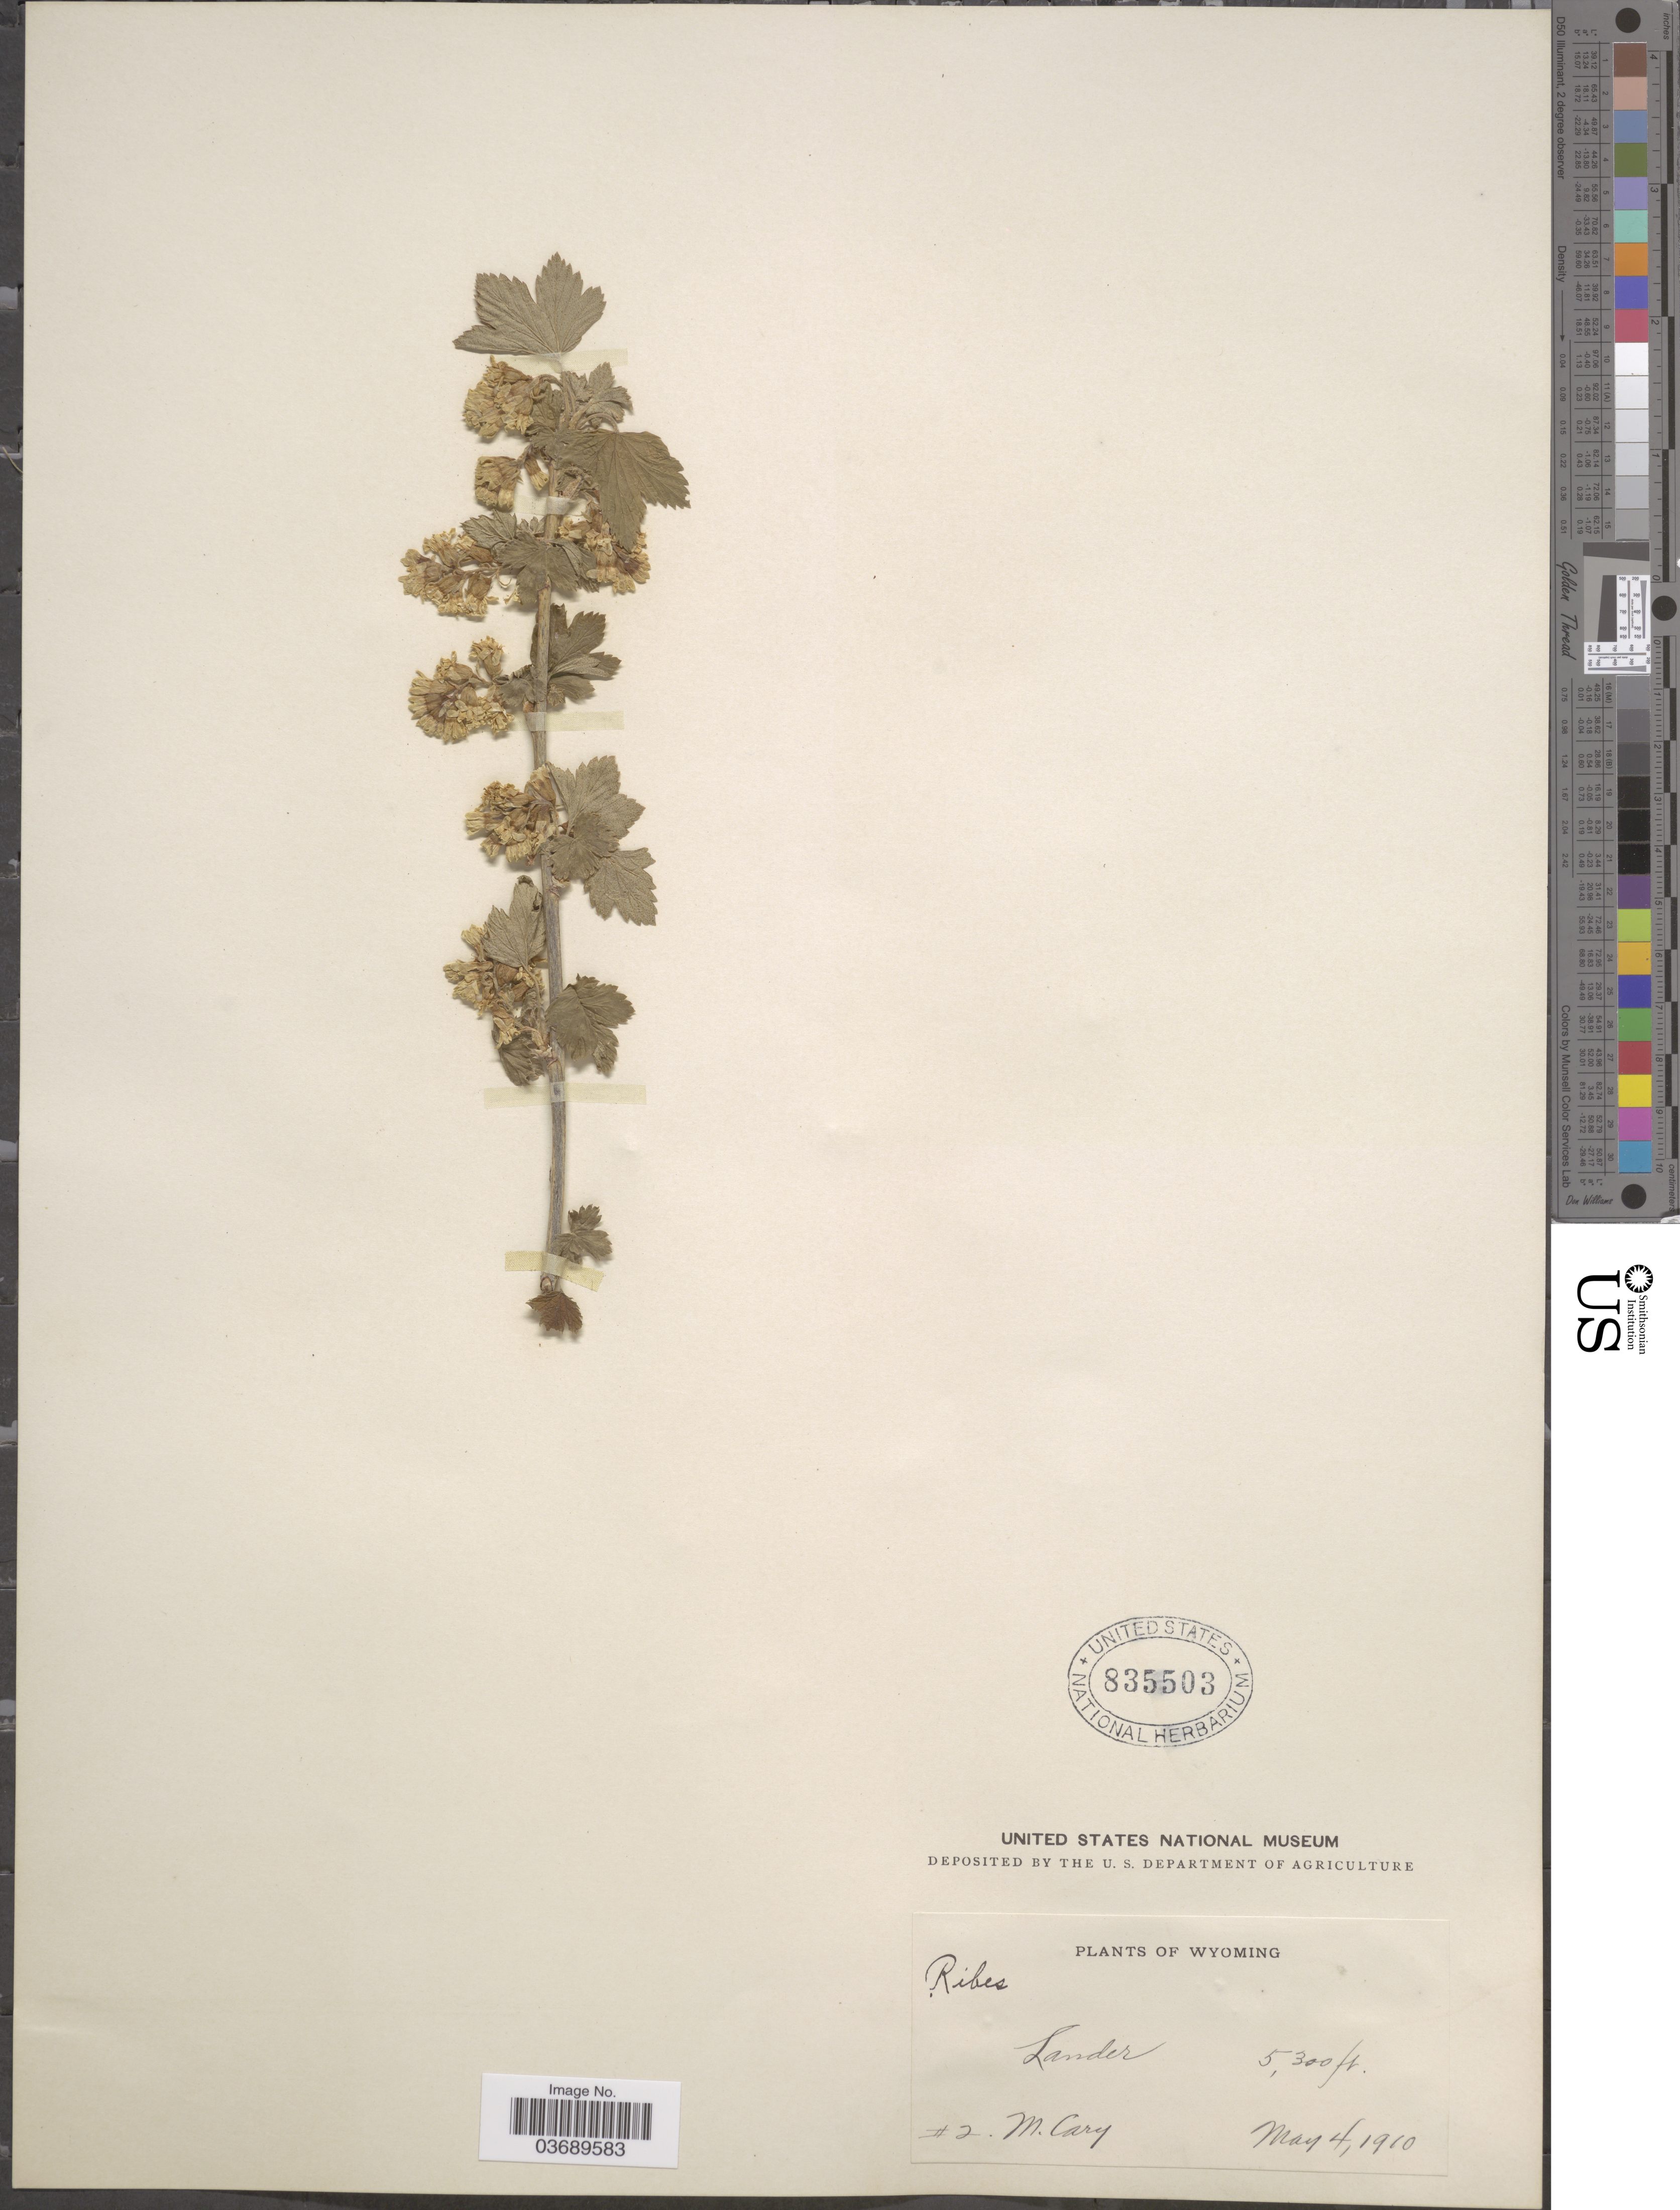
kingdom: Plantae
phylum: Tracheophyta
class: Magnoliopsida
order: Saxifragales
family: Grossulariaceae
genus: Ribes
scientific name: Ribes sp.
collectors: M. Cary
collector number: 2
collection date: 1910-05-04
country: United States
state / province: Wyoming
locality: Lander.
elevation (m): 1615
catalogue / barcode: US 835503